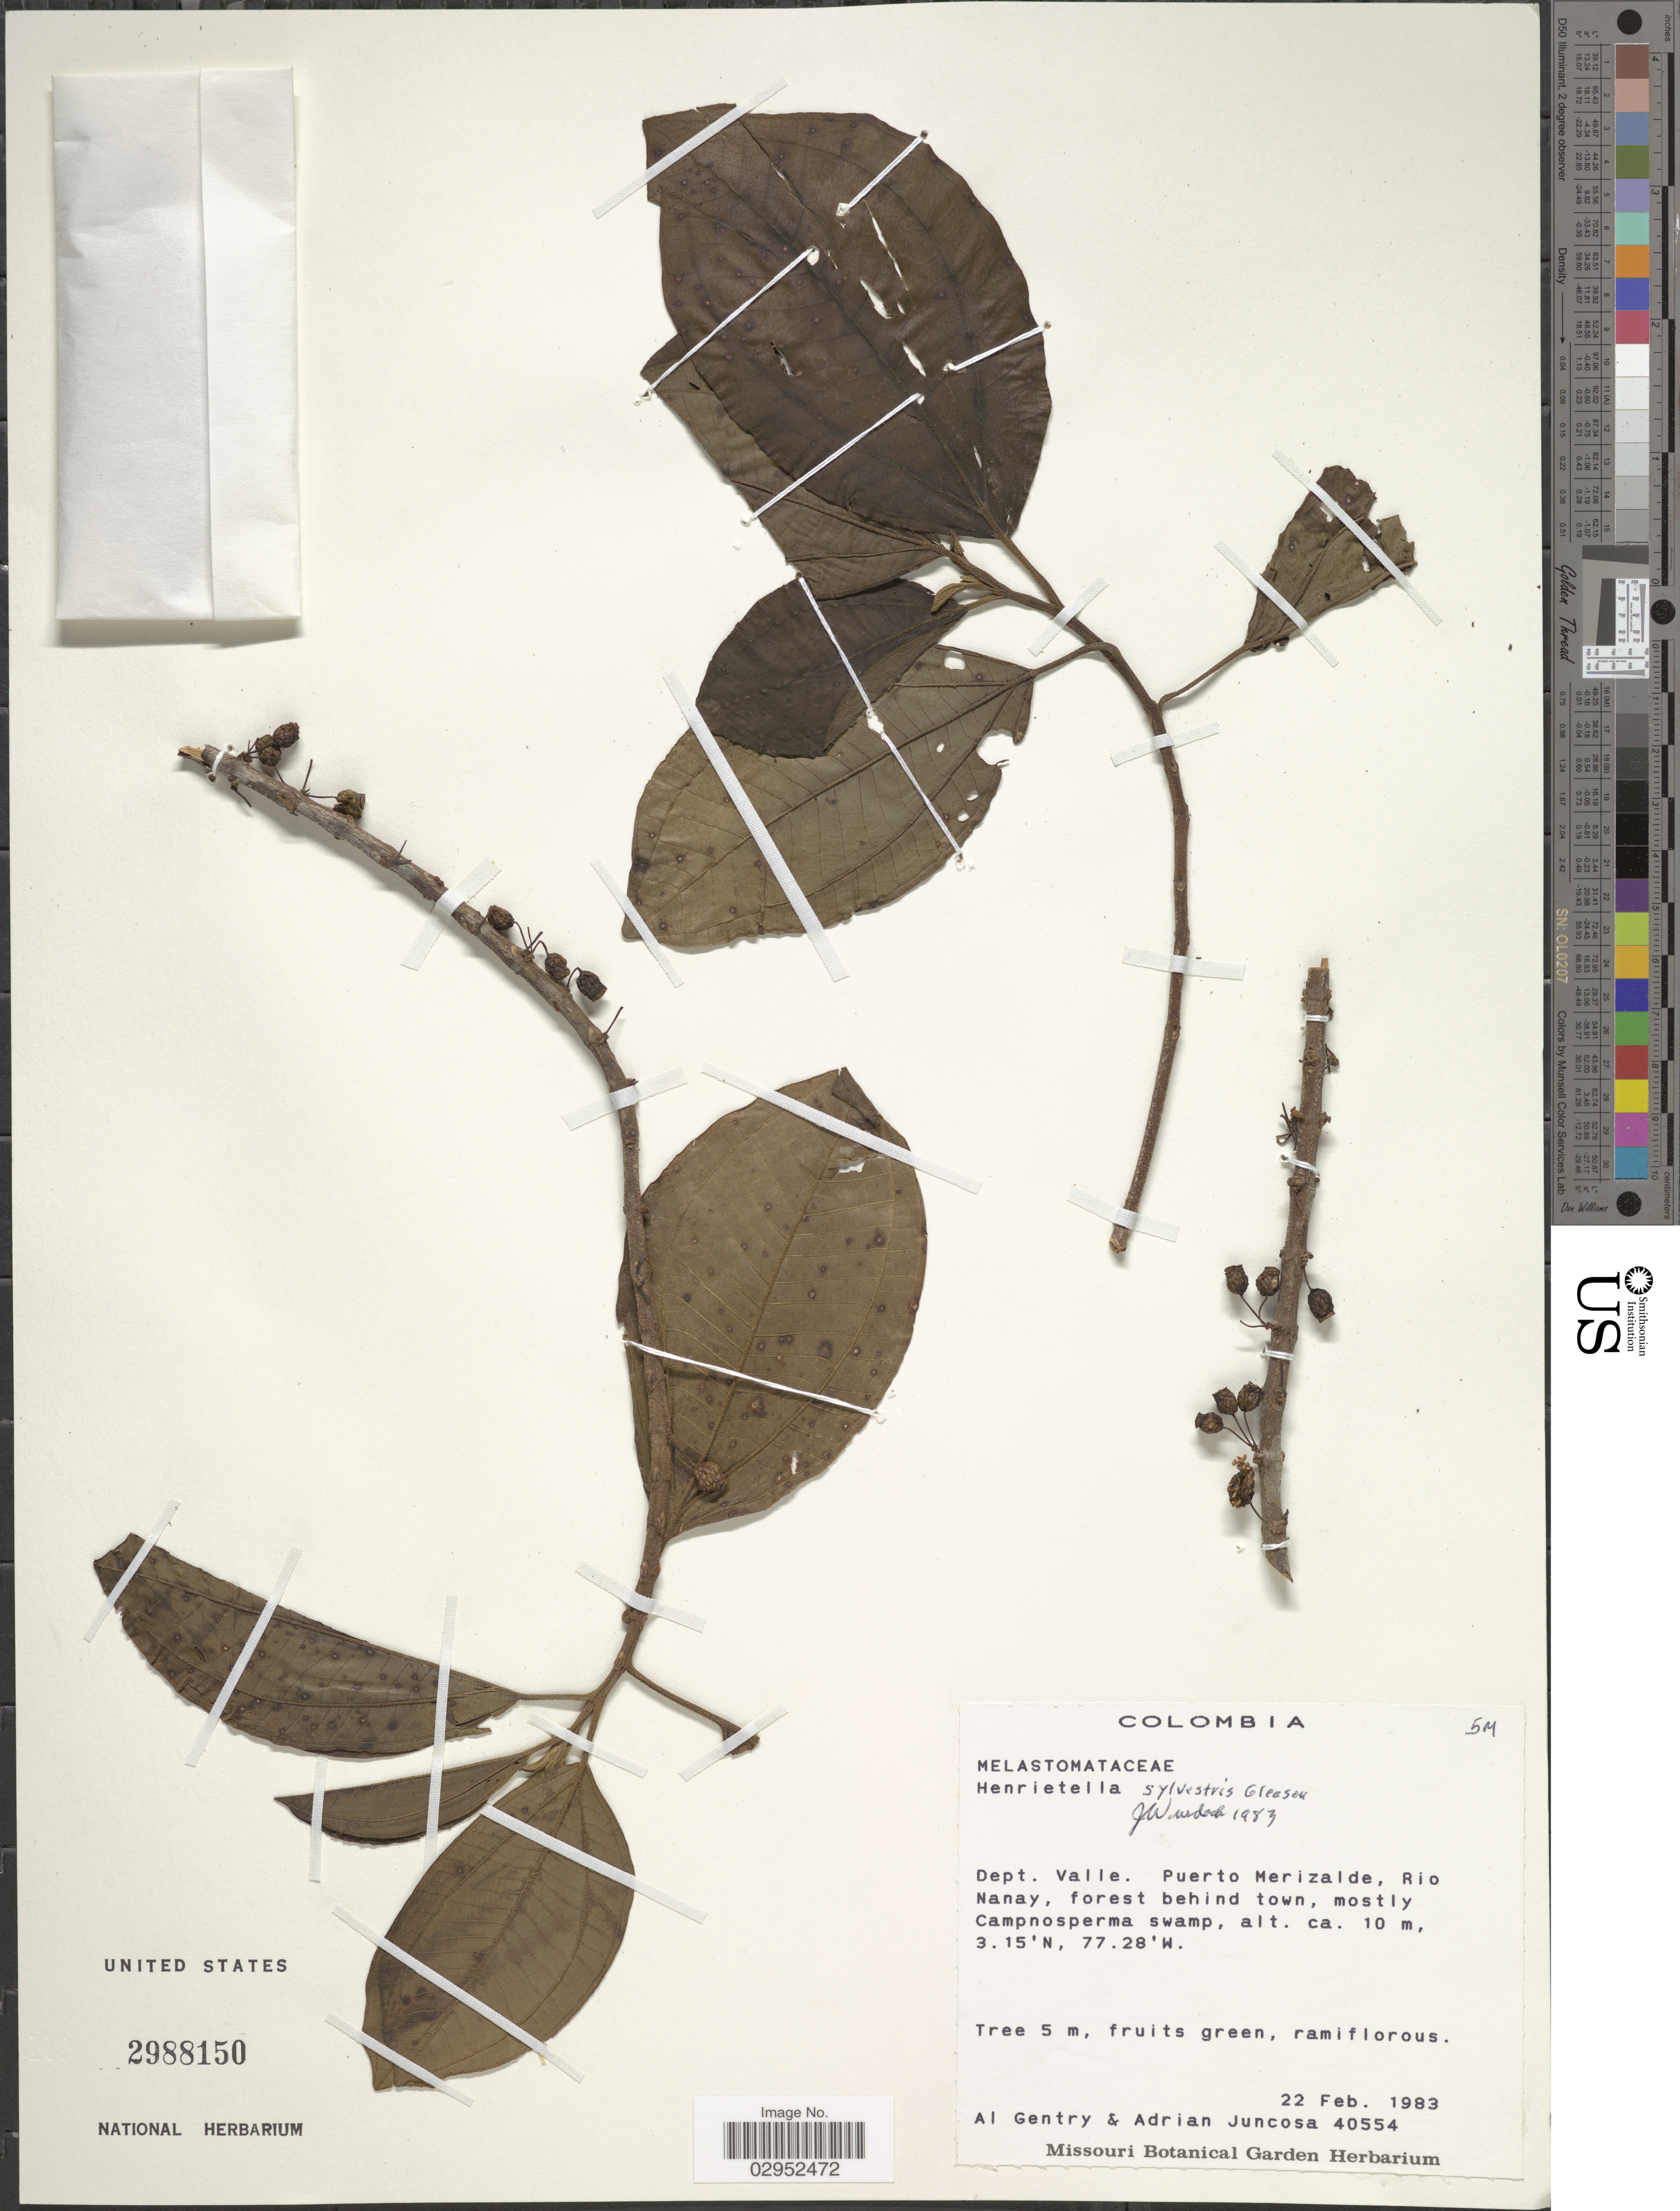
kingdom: Plantae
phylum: Tracheophyta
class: Magnoliopsida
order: Myrtales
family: Melastomataceae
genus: Henriettea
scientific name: Henriettea fascicularis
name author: (Sw.) M. Gómez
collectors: A. H. Gentry & A. Juncosa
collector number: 40554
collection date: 1983-02-22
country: Colombia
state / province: Valle del Cauca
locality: Dept. Valle. Puerto Merizalde, Rio Nanay, forest behind town, mostly Campnosperma swamp.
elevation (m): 10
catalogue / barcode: US 2988150